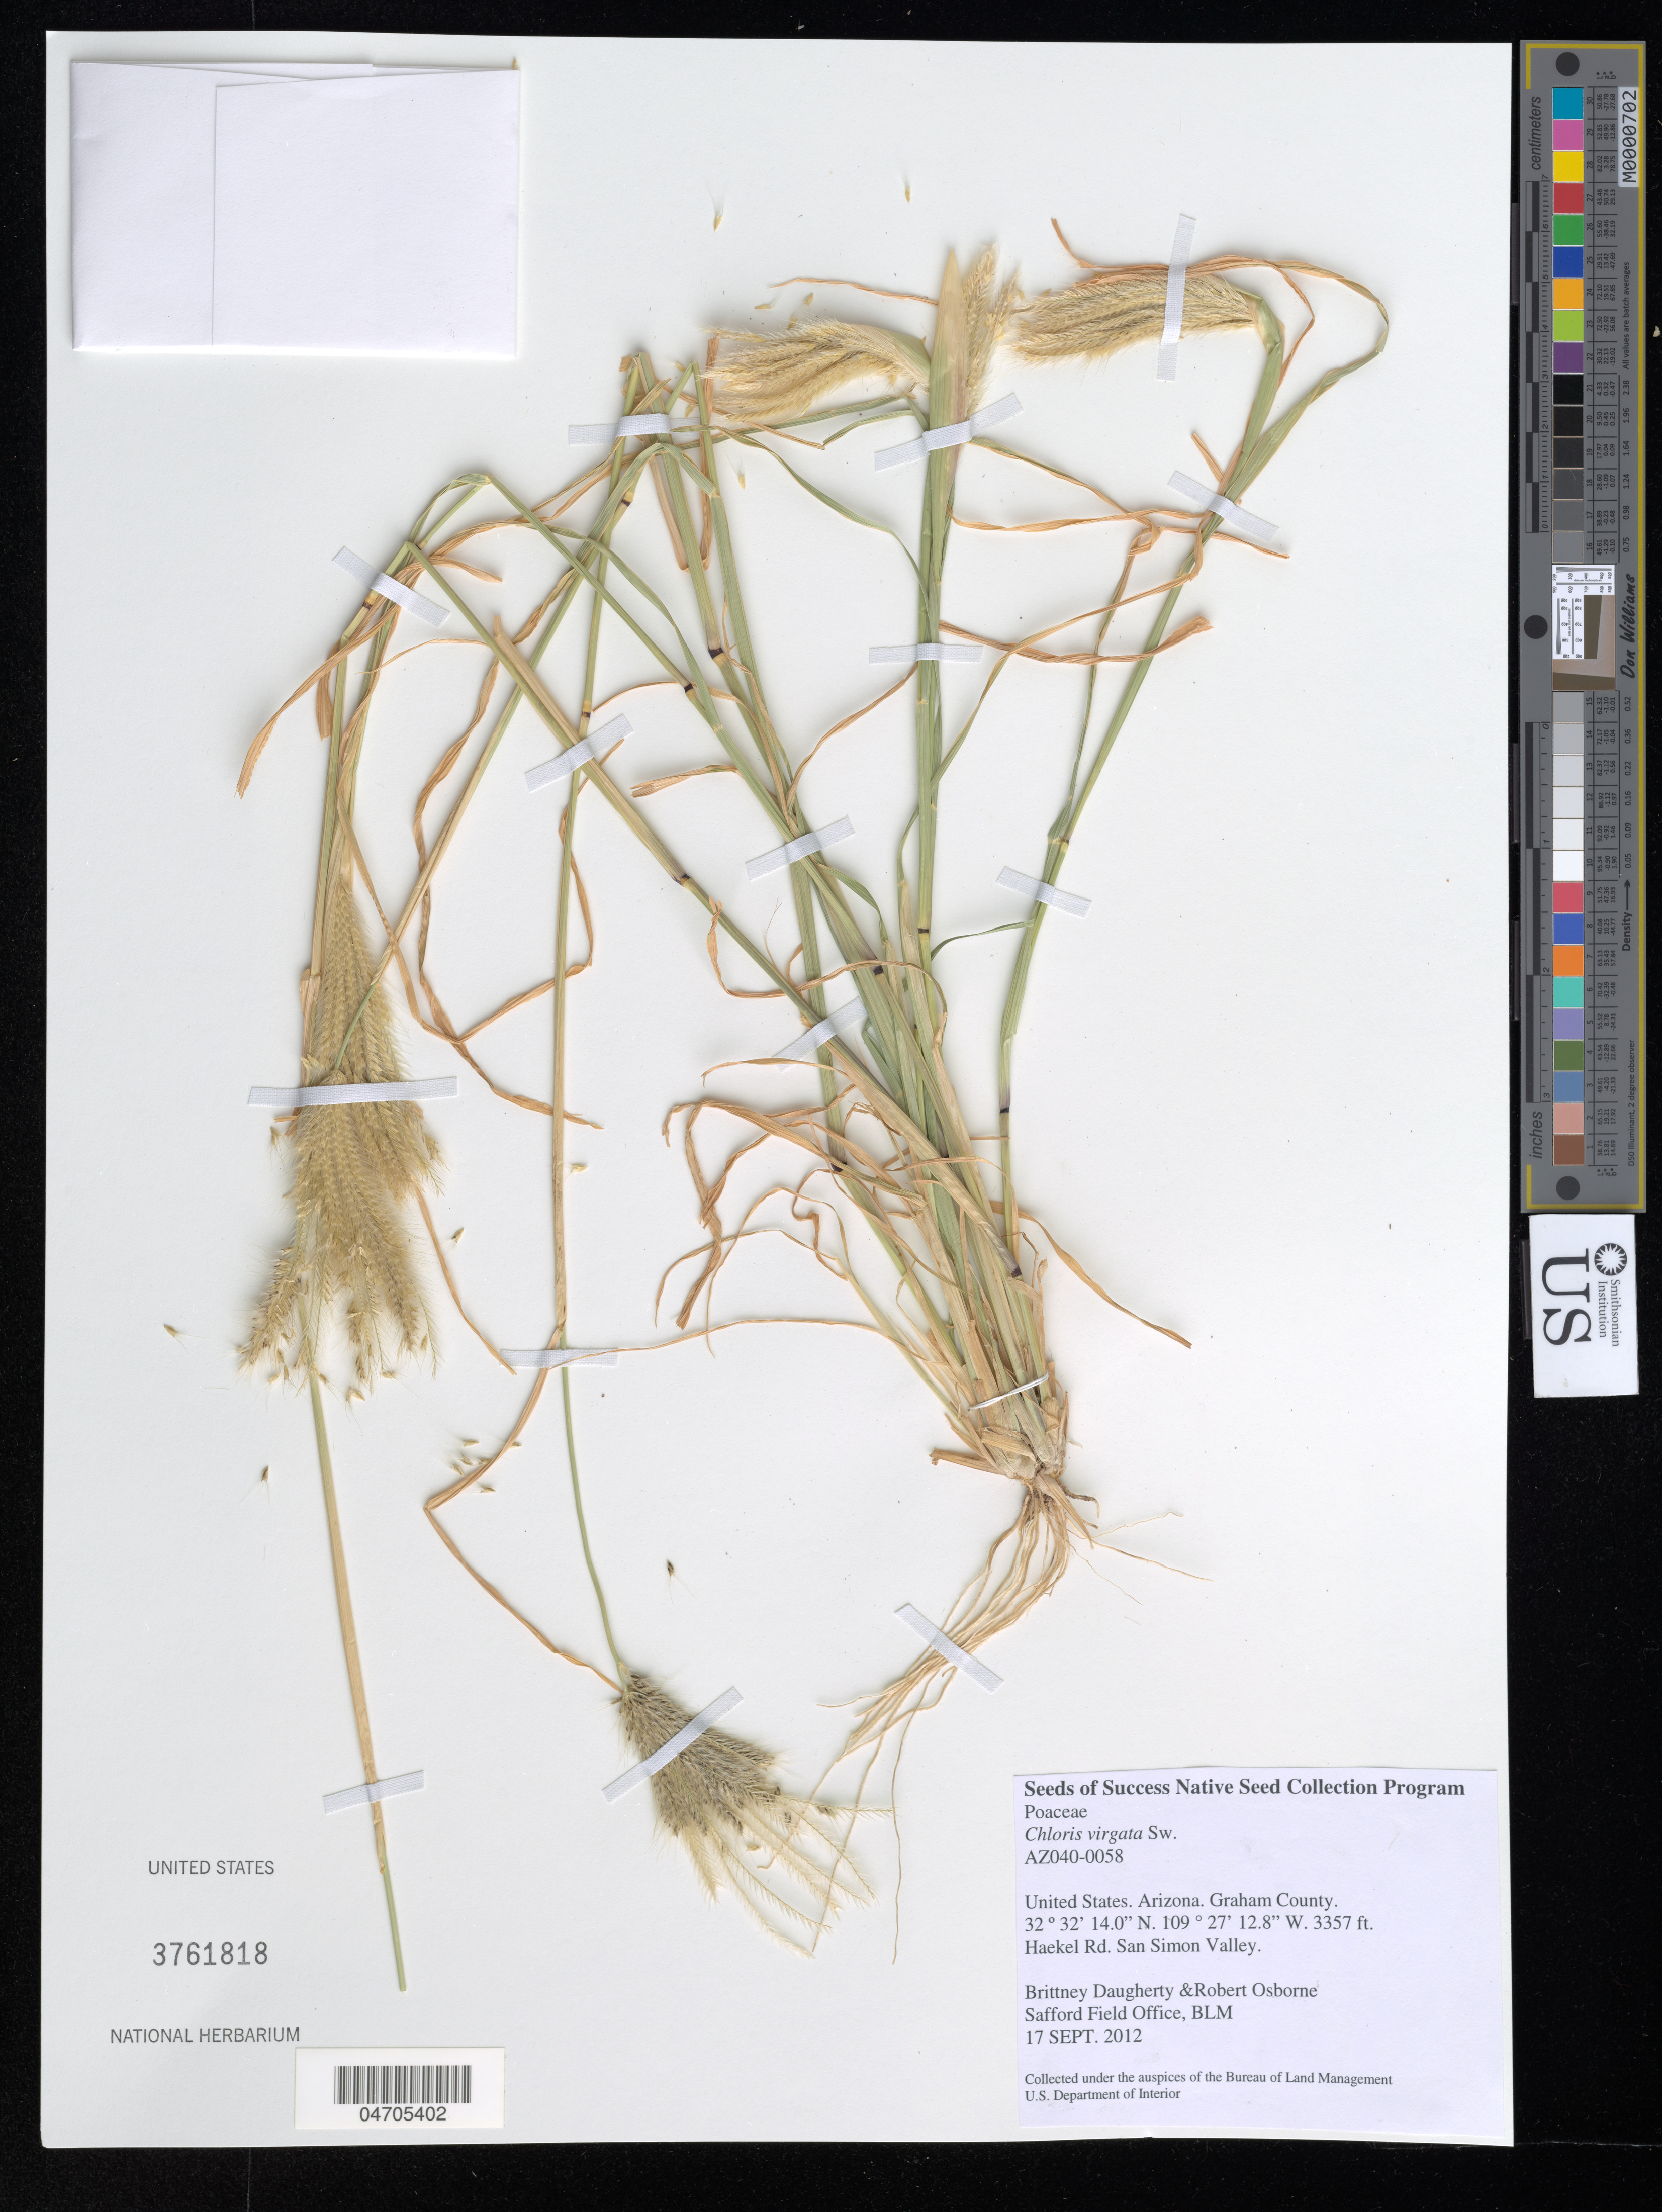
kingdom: Plantae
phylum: Tracheophyta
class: Liliopsida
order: Poales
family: Poaceae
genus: Chloris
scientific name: Chloris virgata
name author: Sw.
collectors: B. Daugherty & R. Osborne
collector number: AZ040-0058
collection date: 2012-09-17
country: United States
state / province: Arizona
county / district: Graham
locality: Graham County. Haekel Rd. San Simon Valley.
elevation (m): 1023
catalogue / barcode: US 3761818